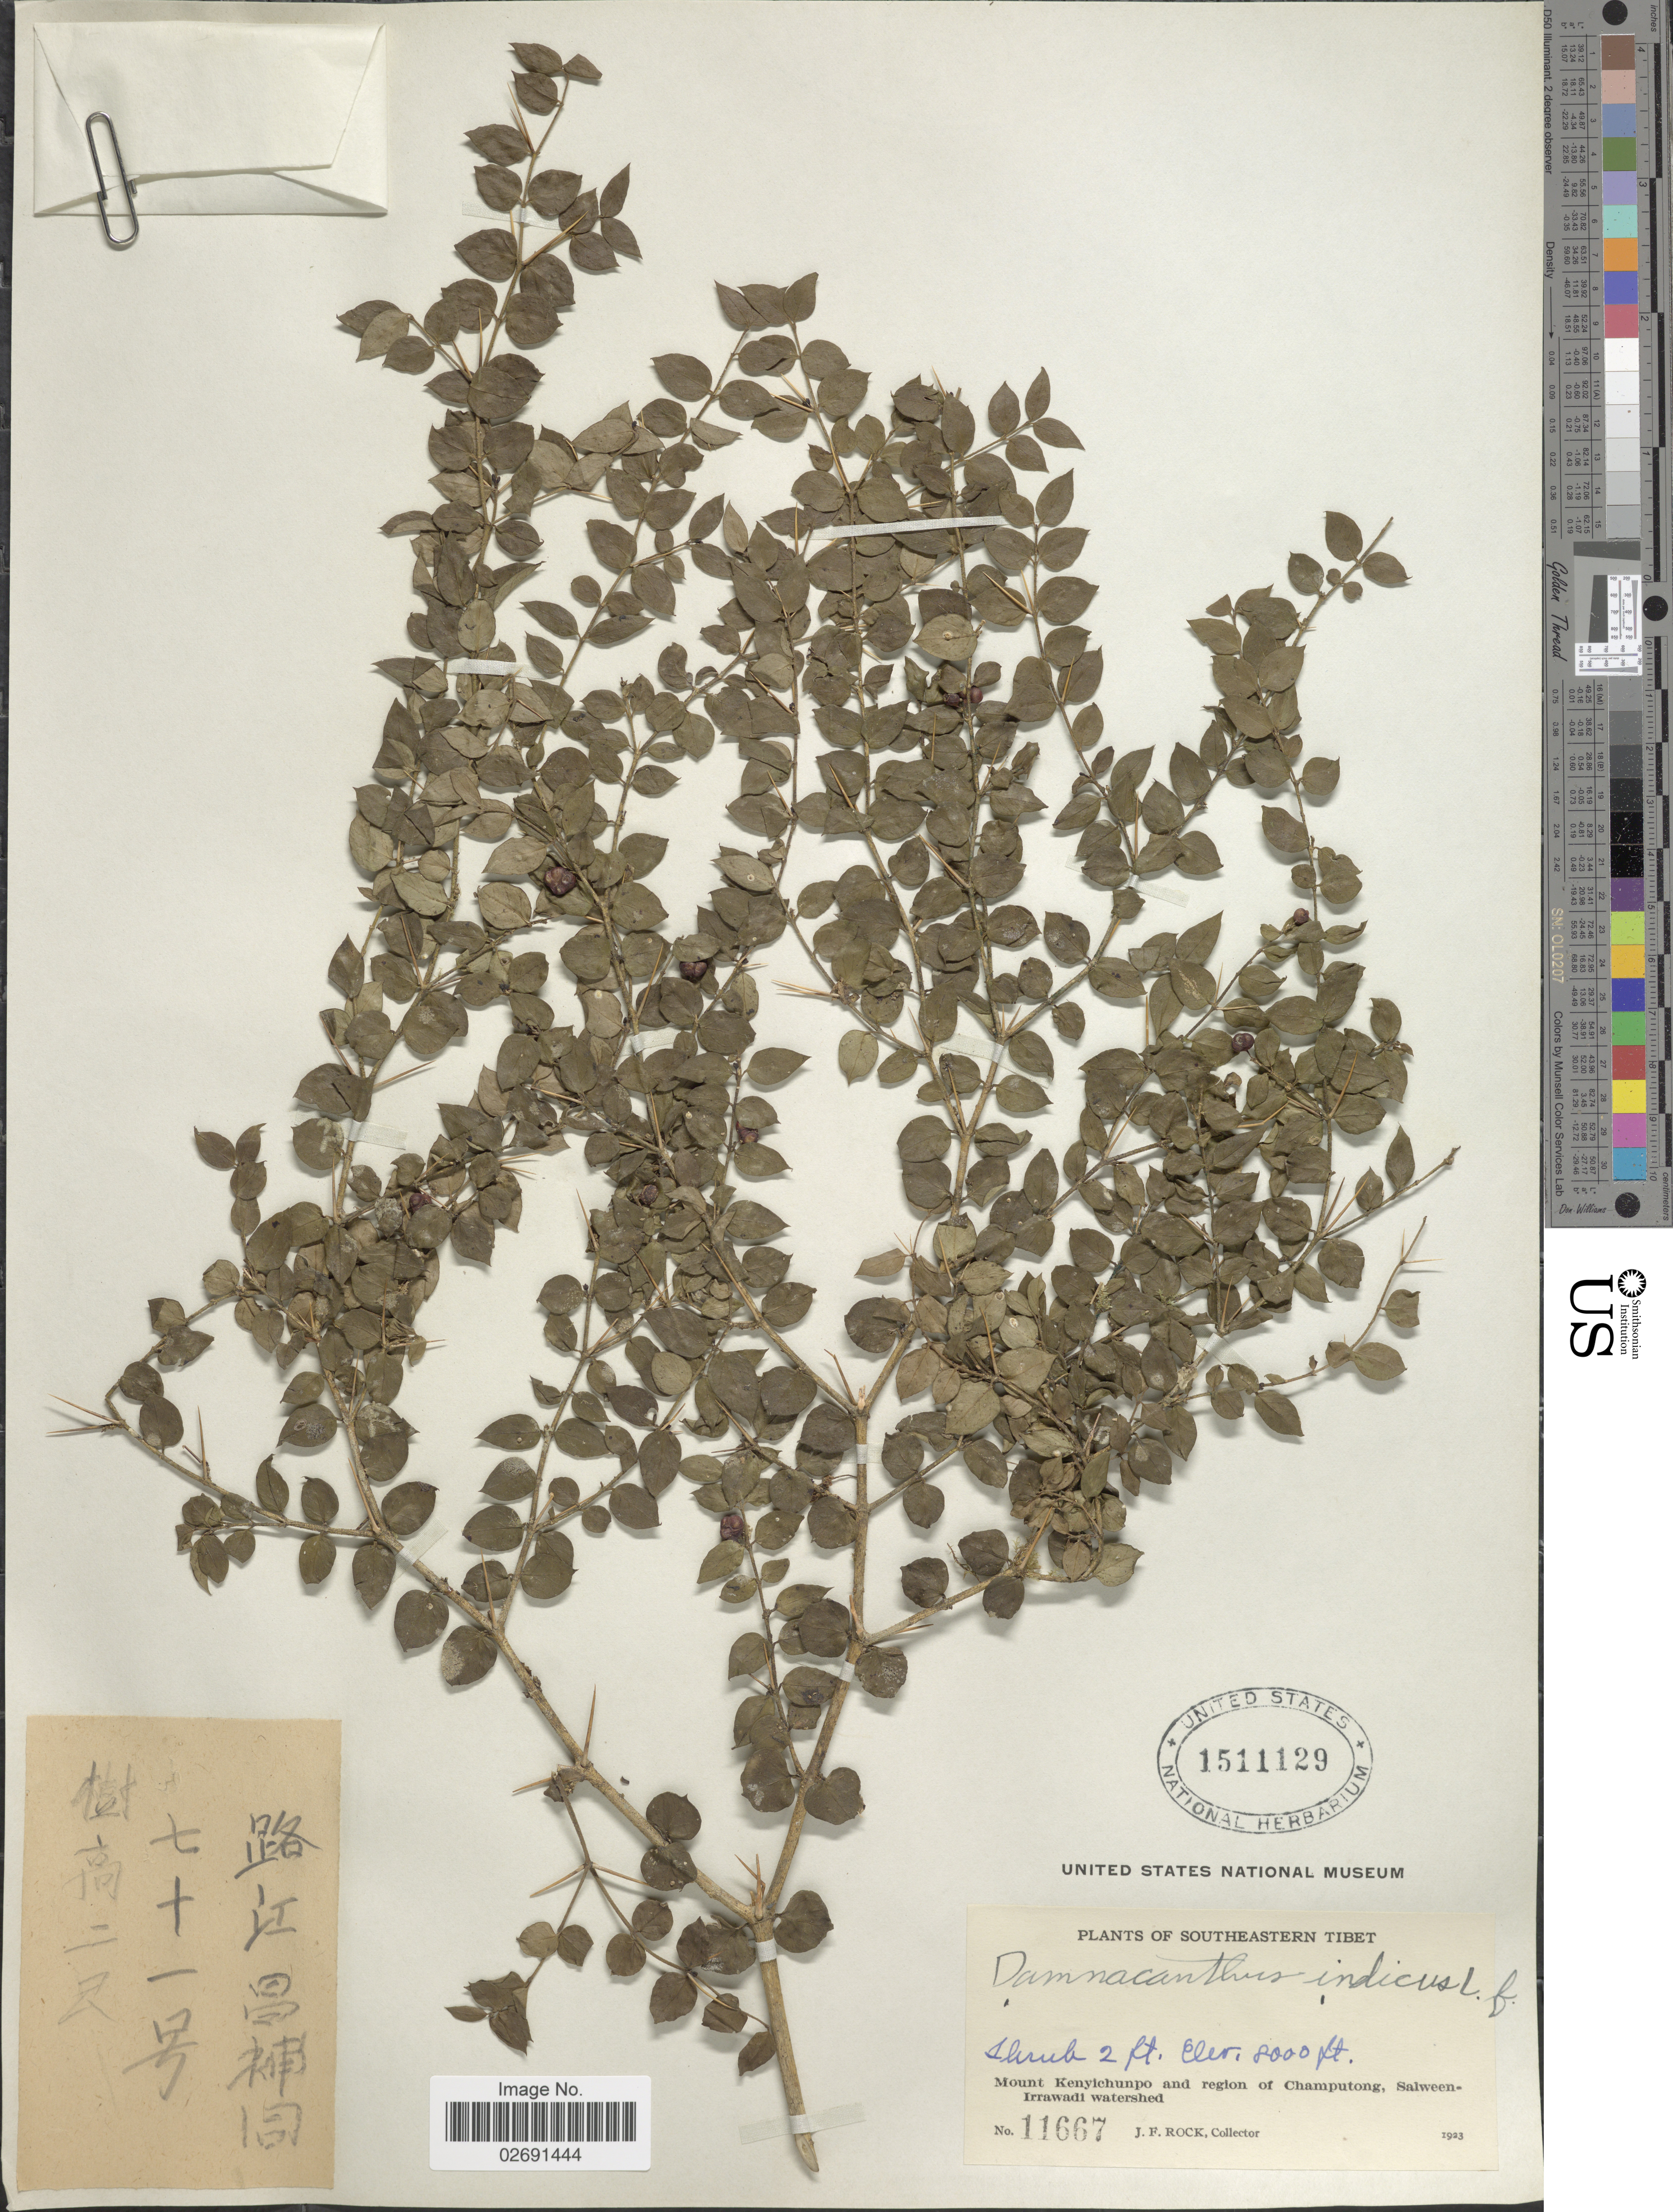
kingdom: Plantae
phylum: Tracheophyta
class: Magnoliopsida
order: Gentianales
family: Rubiaceae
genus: Damnacanthus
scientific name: Damnacanthus indicus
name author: L. f.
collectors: J. Rock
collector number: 11667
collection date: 1923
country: China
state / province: Xizang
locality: Southeastern Tibet, Mount Kenyichunpo and region of Champutong, Salween-Irrawadi watershed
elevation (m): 2438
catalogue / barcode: US 1511129